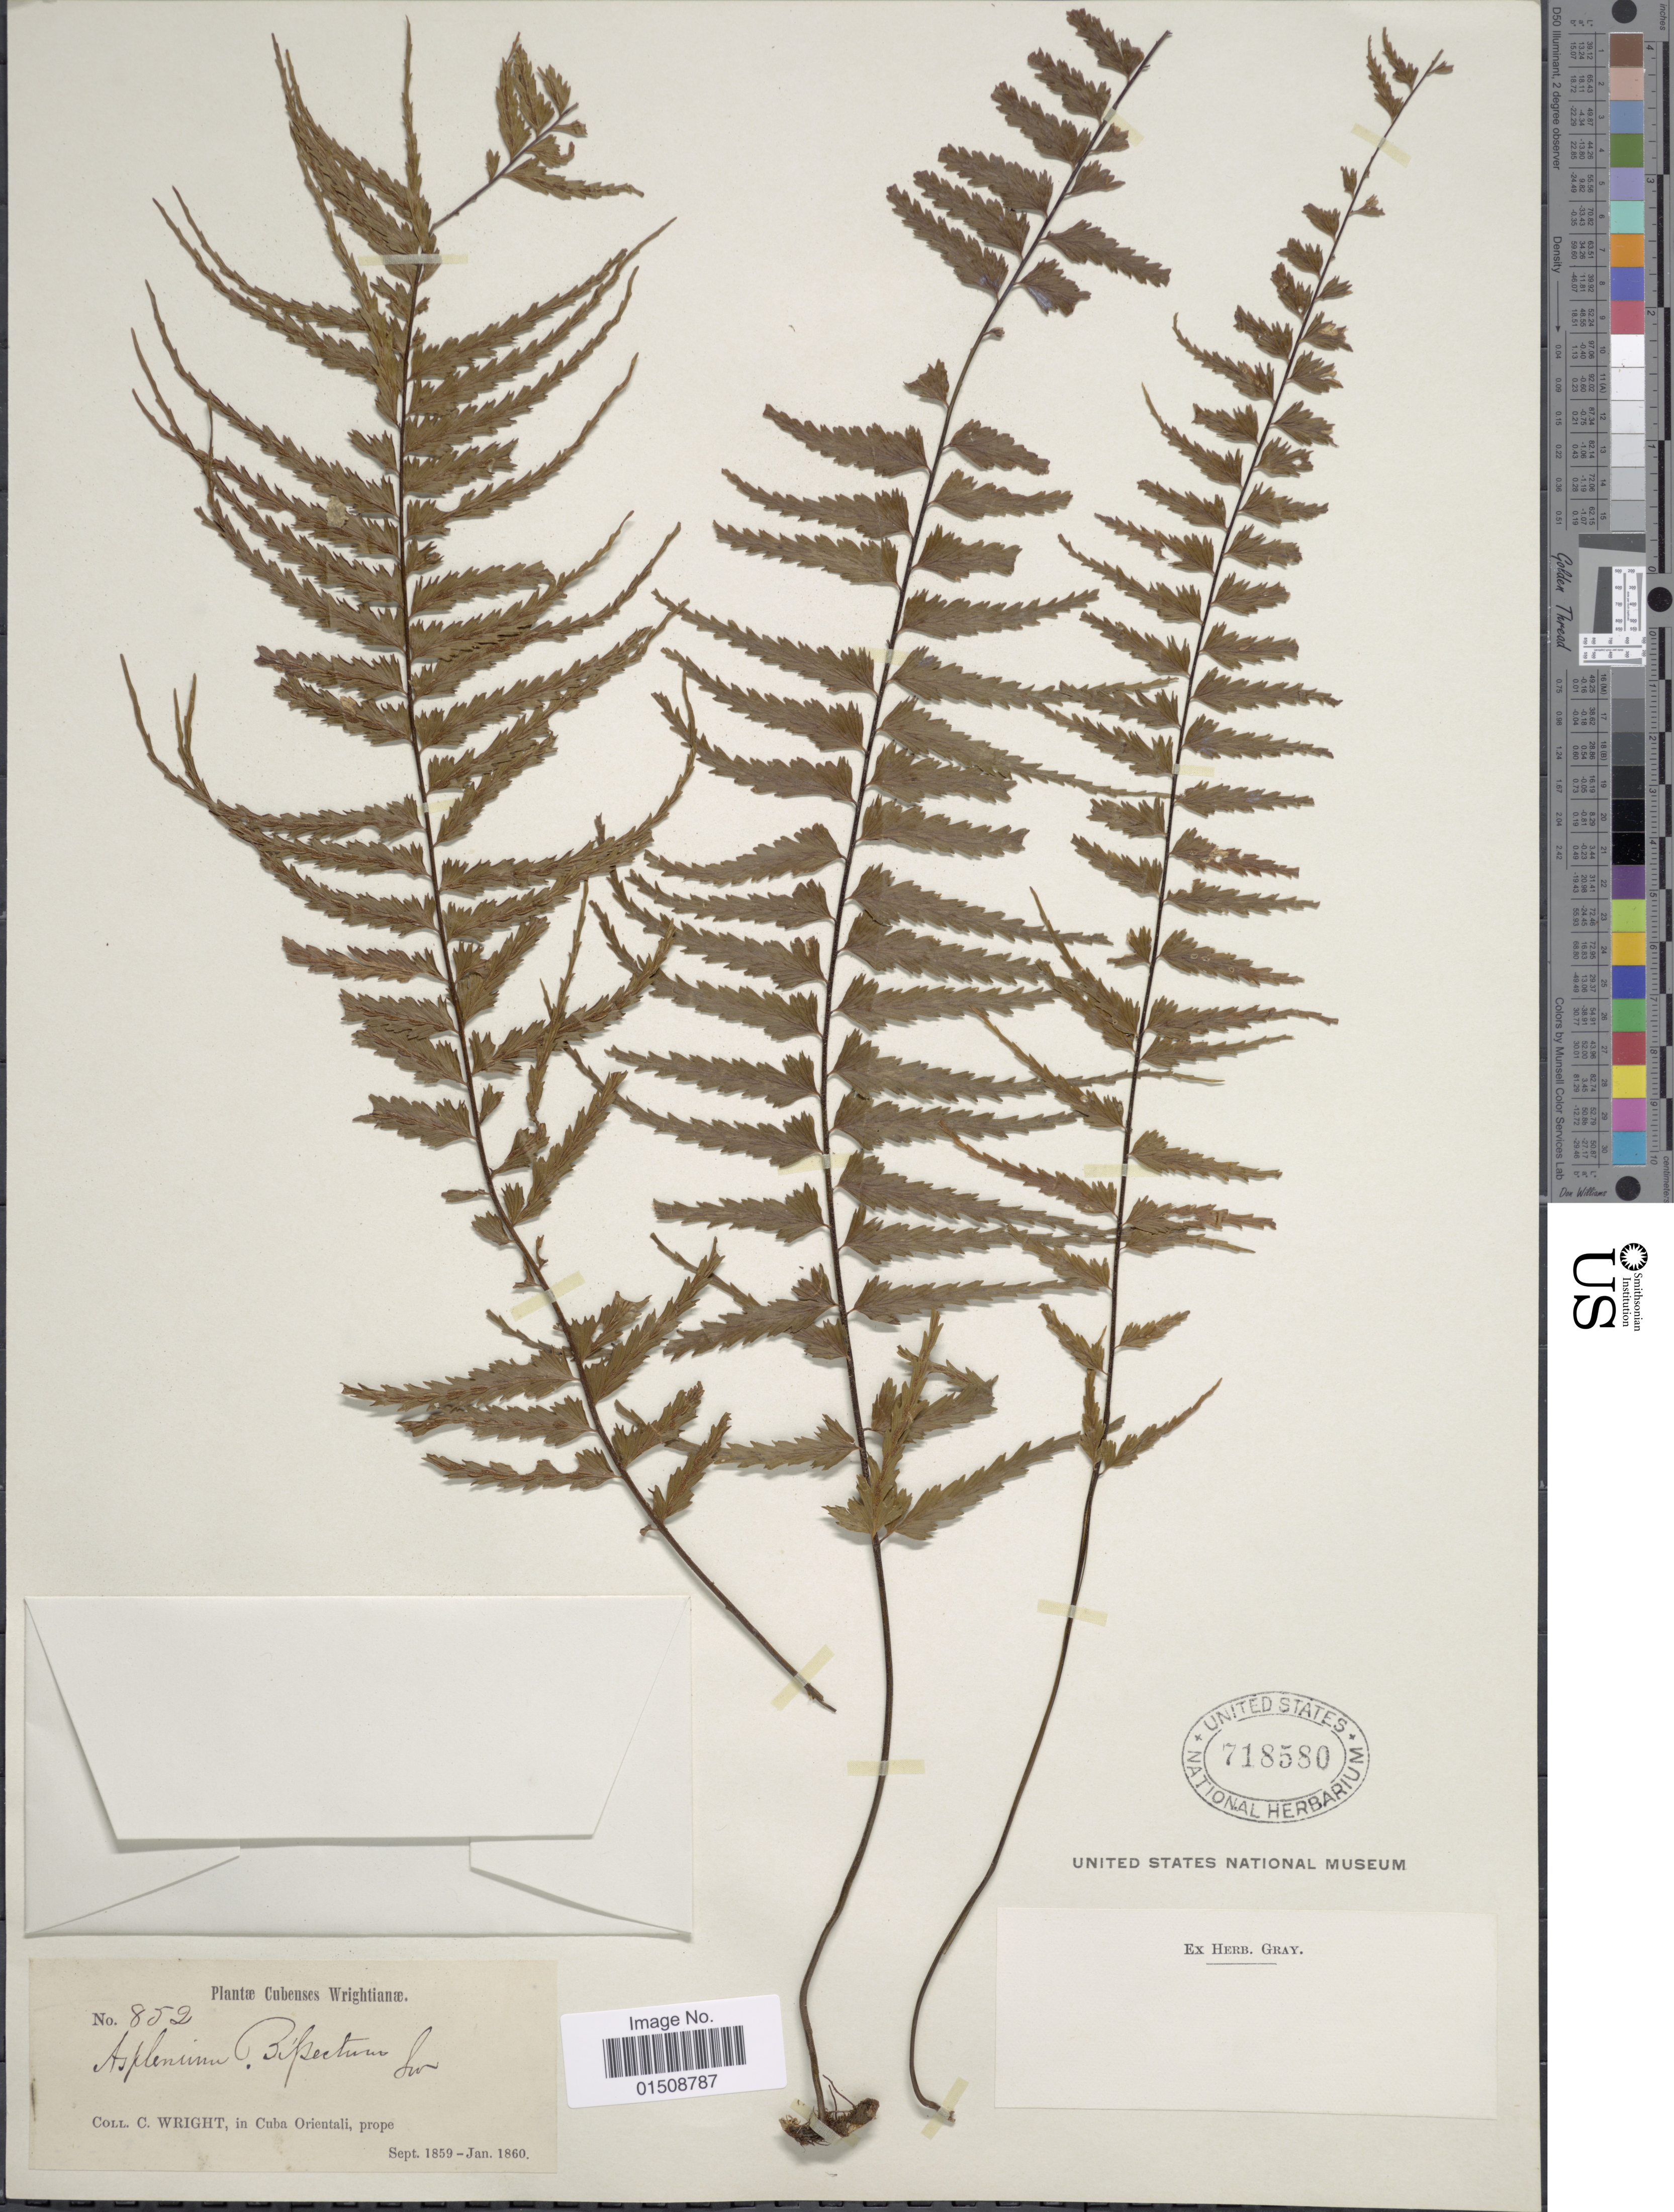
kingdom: Plantae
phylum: Tracheophyta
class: Polypodiopsida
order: Polypodiales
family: Aspleniaceae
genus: Asplenium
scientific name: Asplenium dissectum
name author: Sw.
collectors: C. Wright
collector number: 852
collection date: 1859-09/1860-01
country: Cuba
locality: Cubenses, Cuba Orientali, prope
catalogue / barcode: US 718580